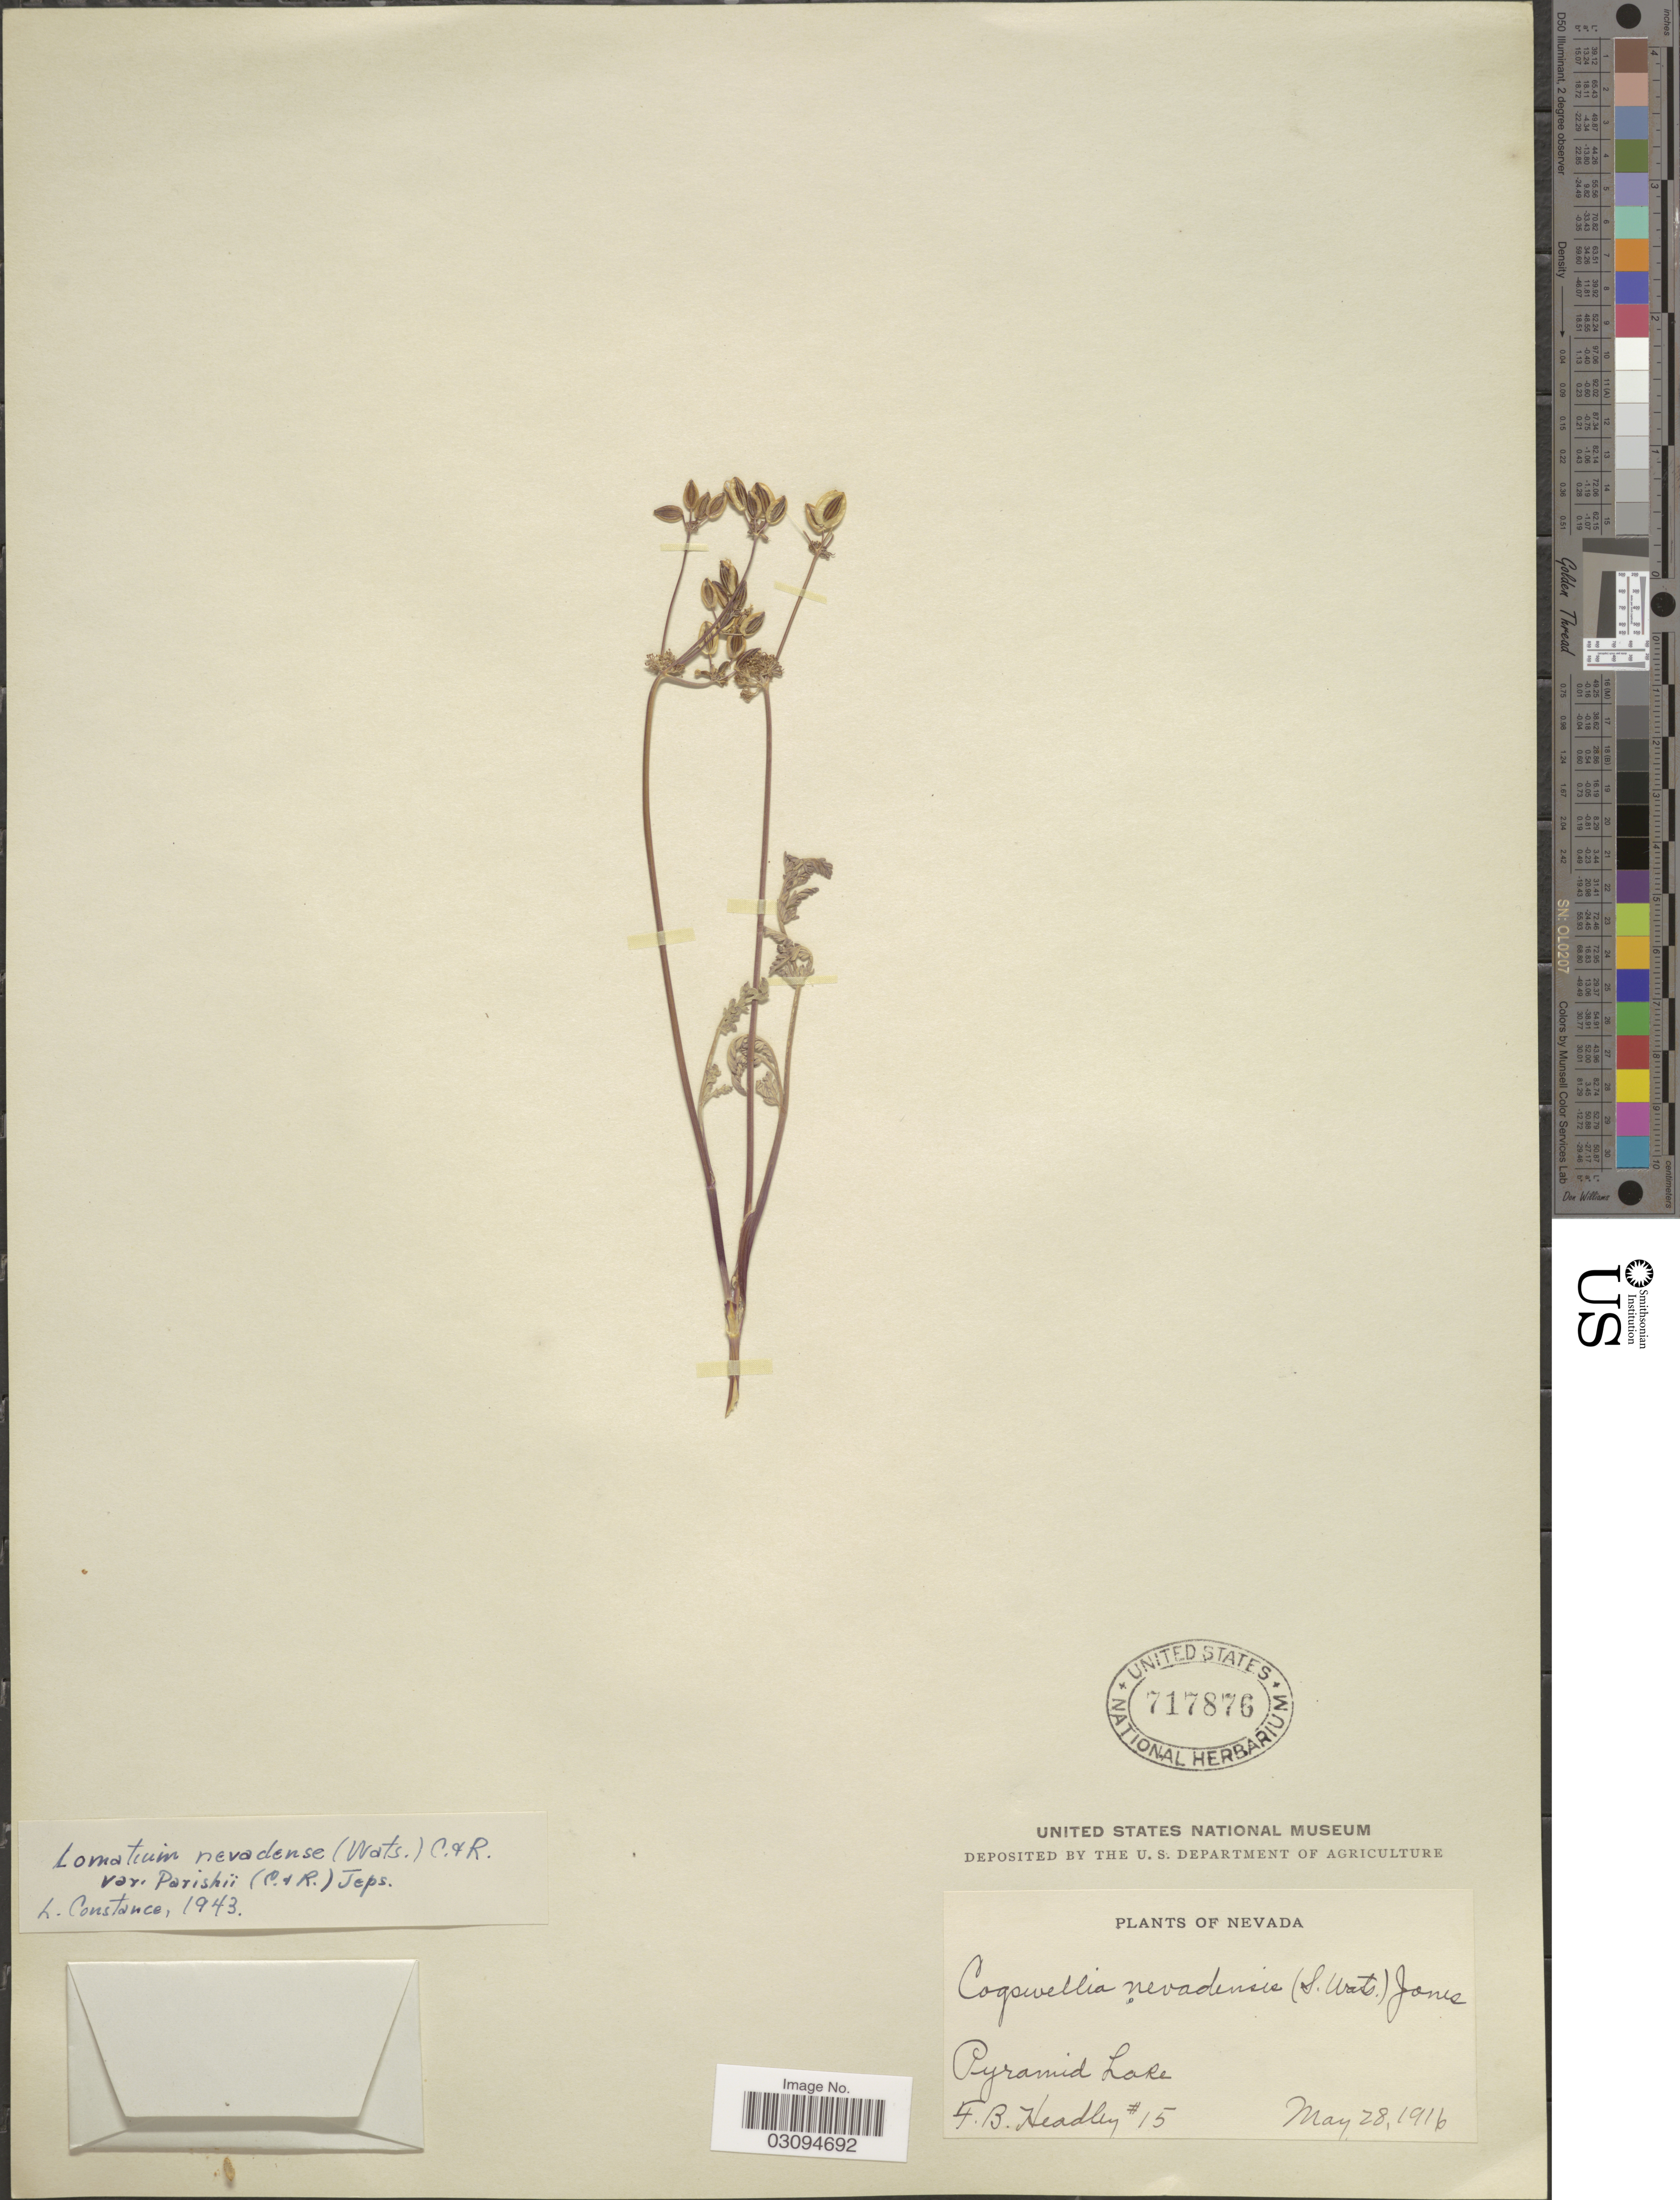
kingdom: Plantae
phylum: Tracheophyta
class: Magnoliopsida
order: Apiales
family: Apiaceae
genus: Lomatium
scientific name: Lomatium nevadense var. parishii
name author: (J.M. Coult. & Rose) Jeps.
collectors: F. B. Headley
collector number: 15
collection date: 1916-05-28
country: United States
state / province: Nevada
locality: Pyramid Lake.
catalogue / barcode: US 717876